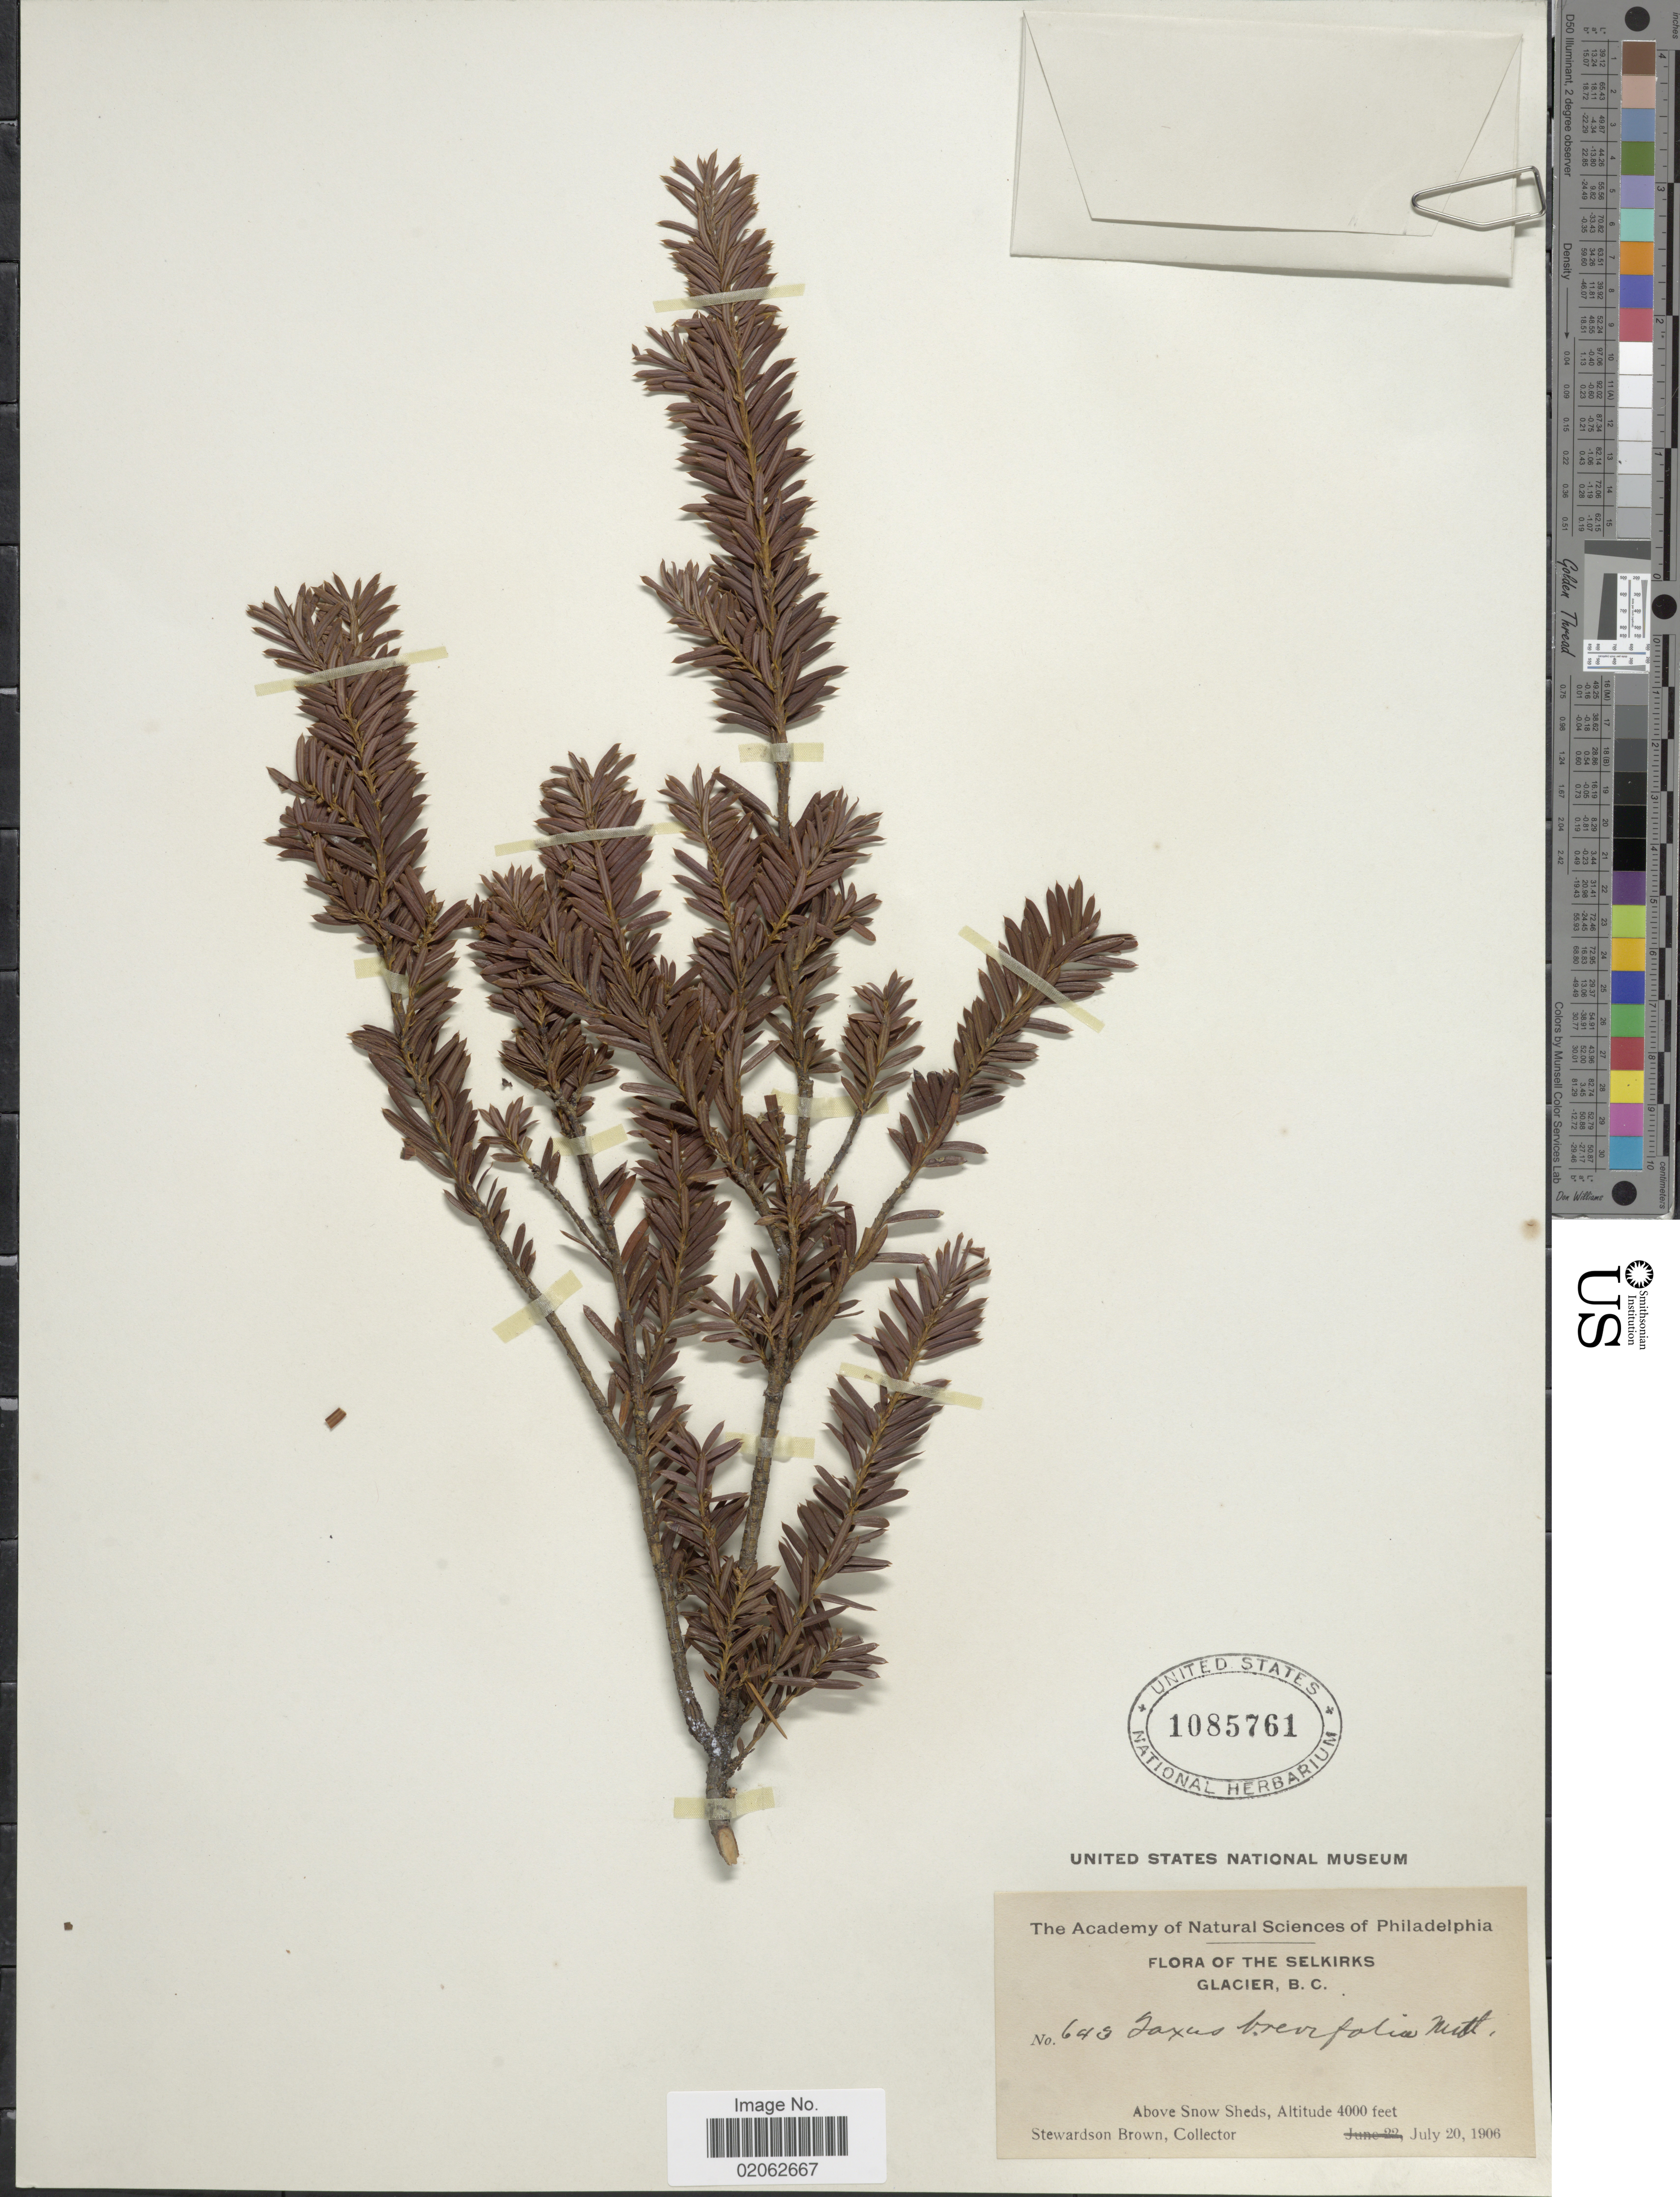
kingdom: Plantae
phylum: Tracheophyta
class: Pinopsida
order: Pinales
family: Taxaceae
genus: Taxus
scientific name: Taxus brevifolia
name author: Nutt.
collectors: S. Brown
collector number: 643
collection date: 1906-07-20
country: Canada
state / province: British Columbia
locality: The Selkirks Glacier, B.C., Above Snow Sheds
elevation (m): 1219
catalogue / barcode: US 1085761